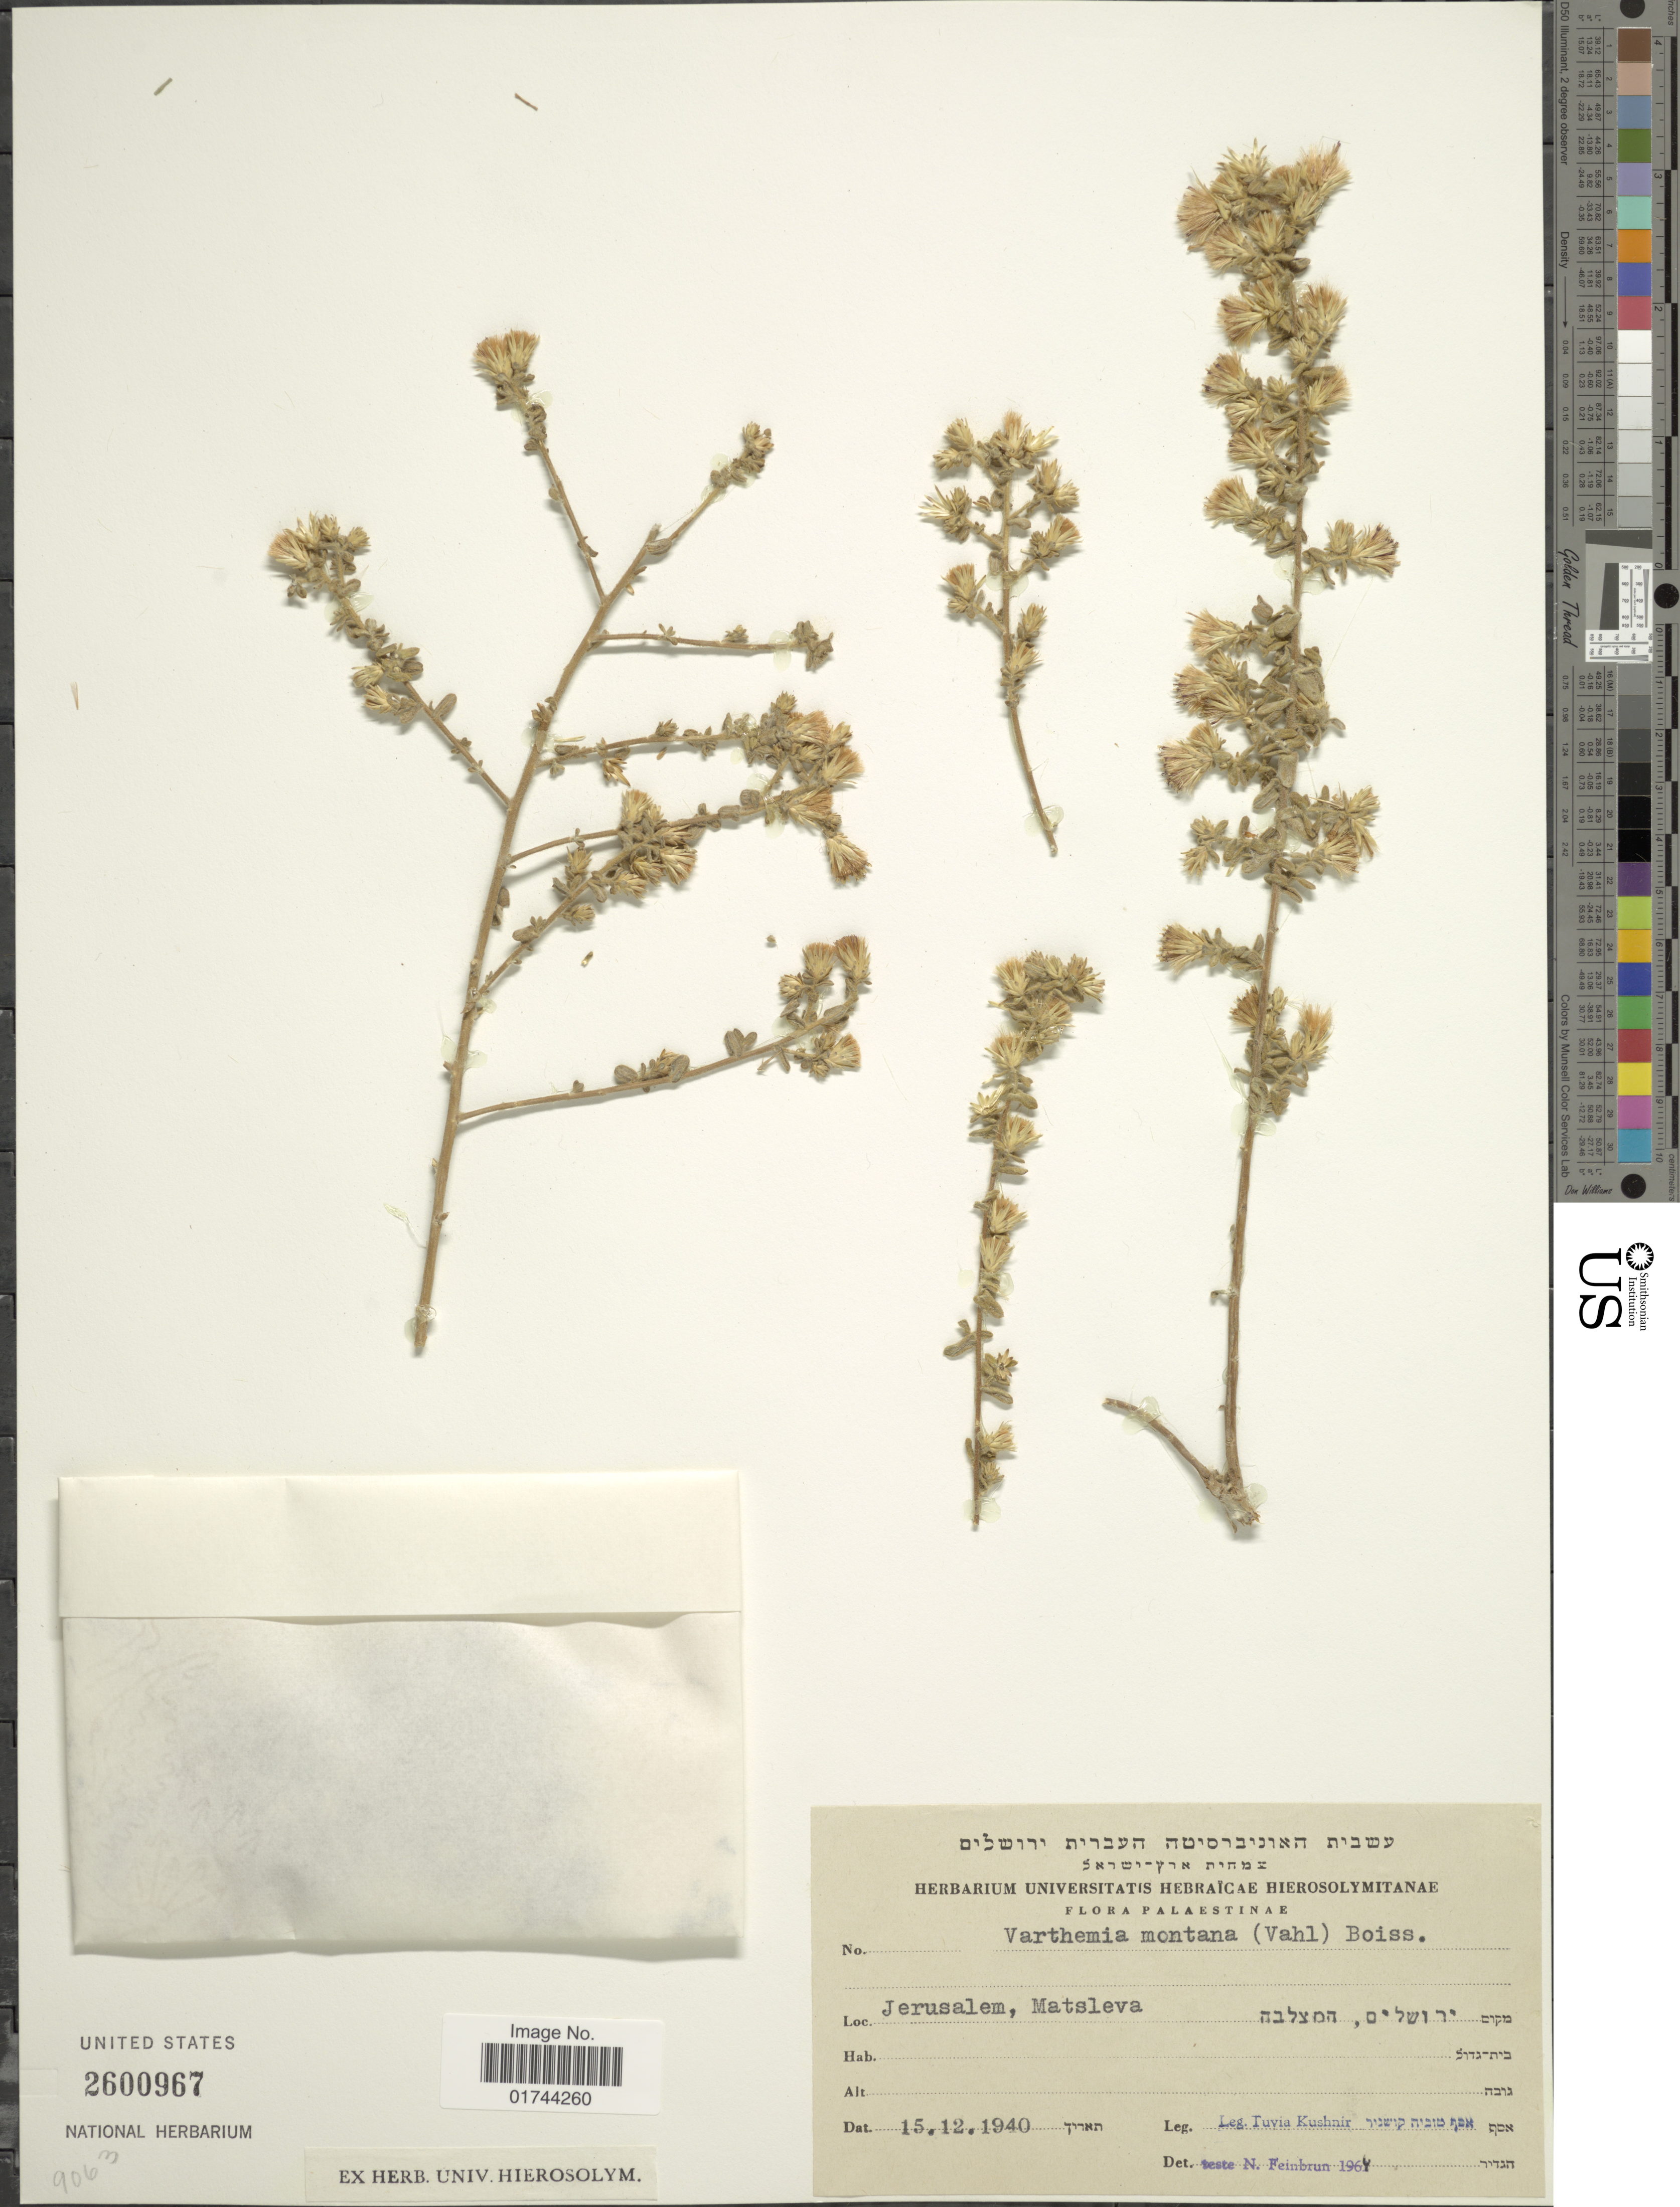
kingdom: Plantae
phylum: Tracheophyta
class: Magnoliopsida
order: Asterales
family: Asteraceae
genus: Varthemia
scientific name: Varthemia montana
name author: (Vahl) Boiss.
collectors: T. Kushnir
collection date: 1940-12-15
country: Israel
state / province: Jerusalem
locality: Matsleva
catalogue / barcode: US 2600967